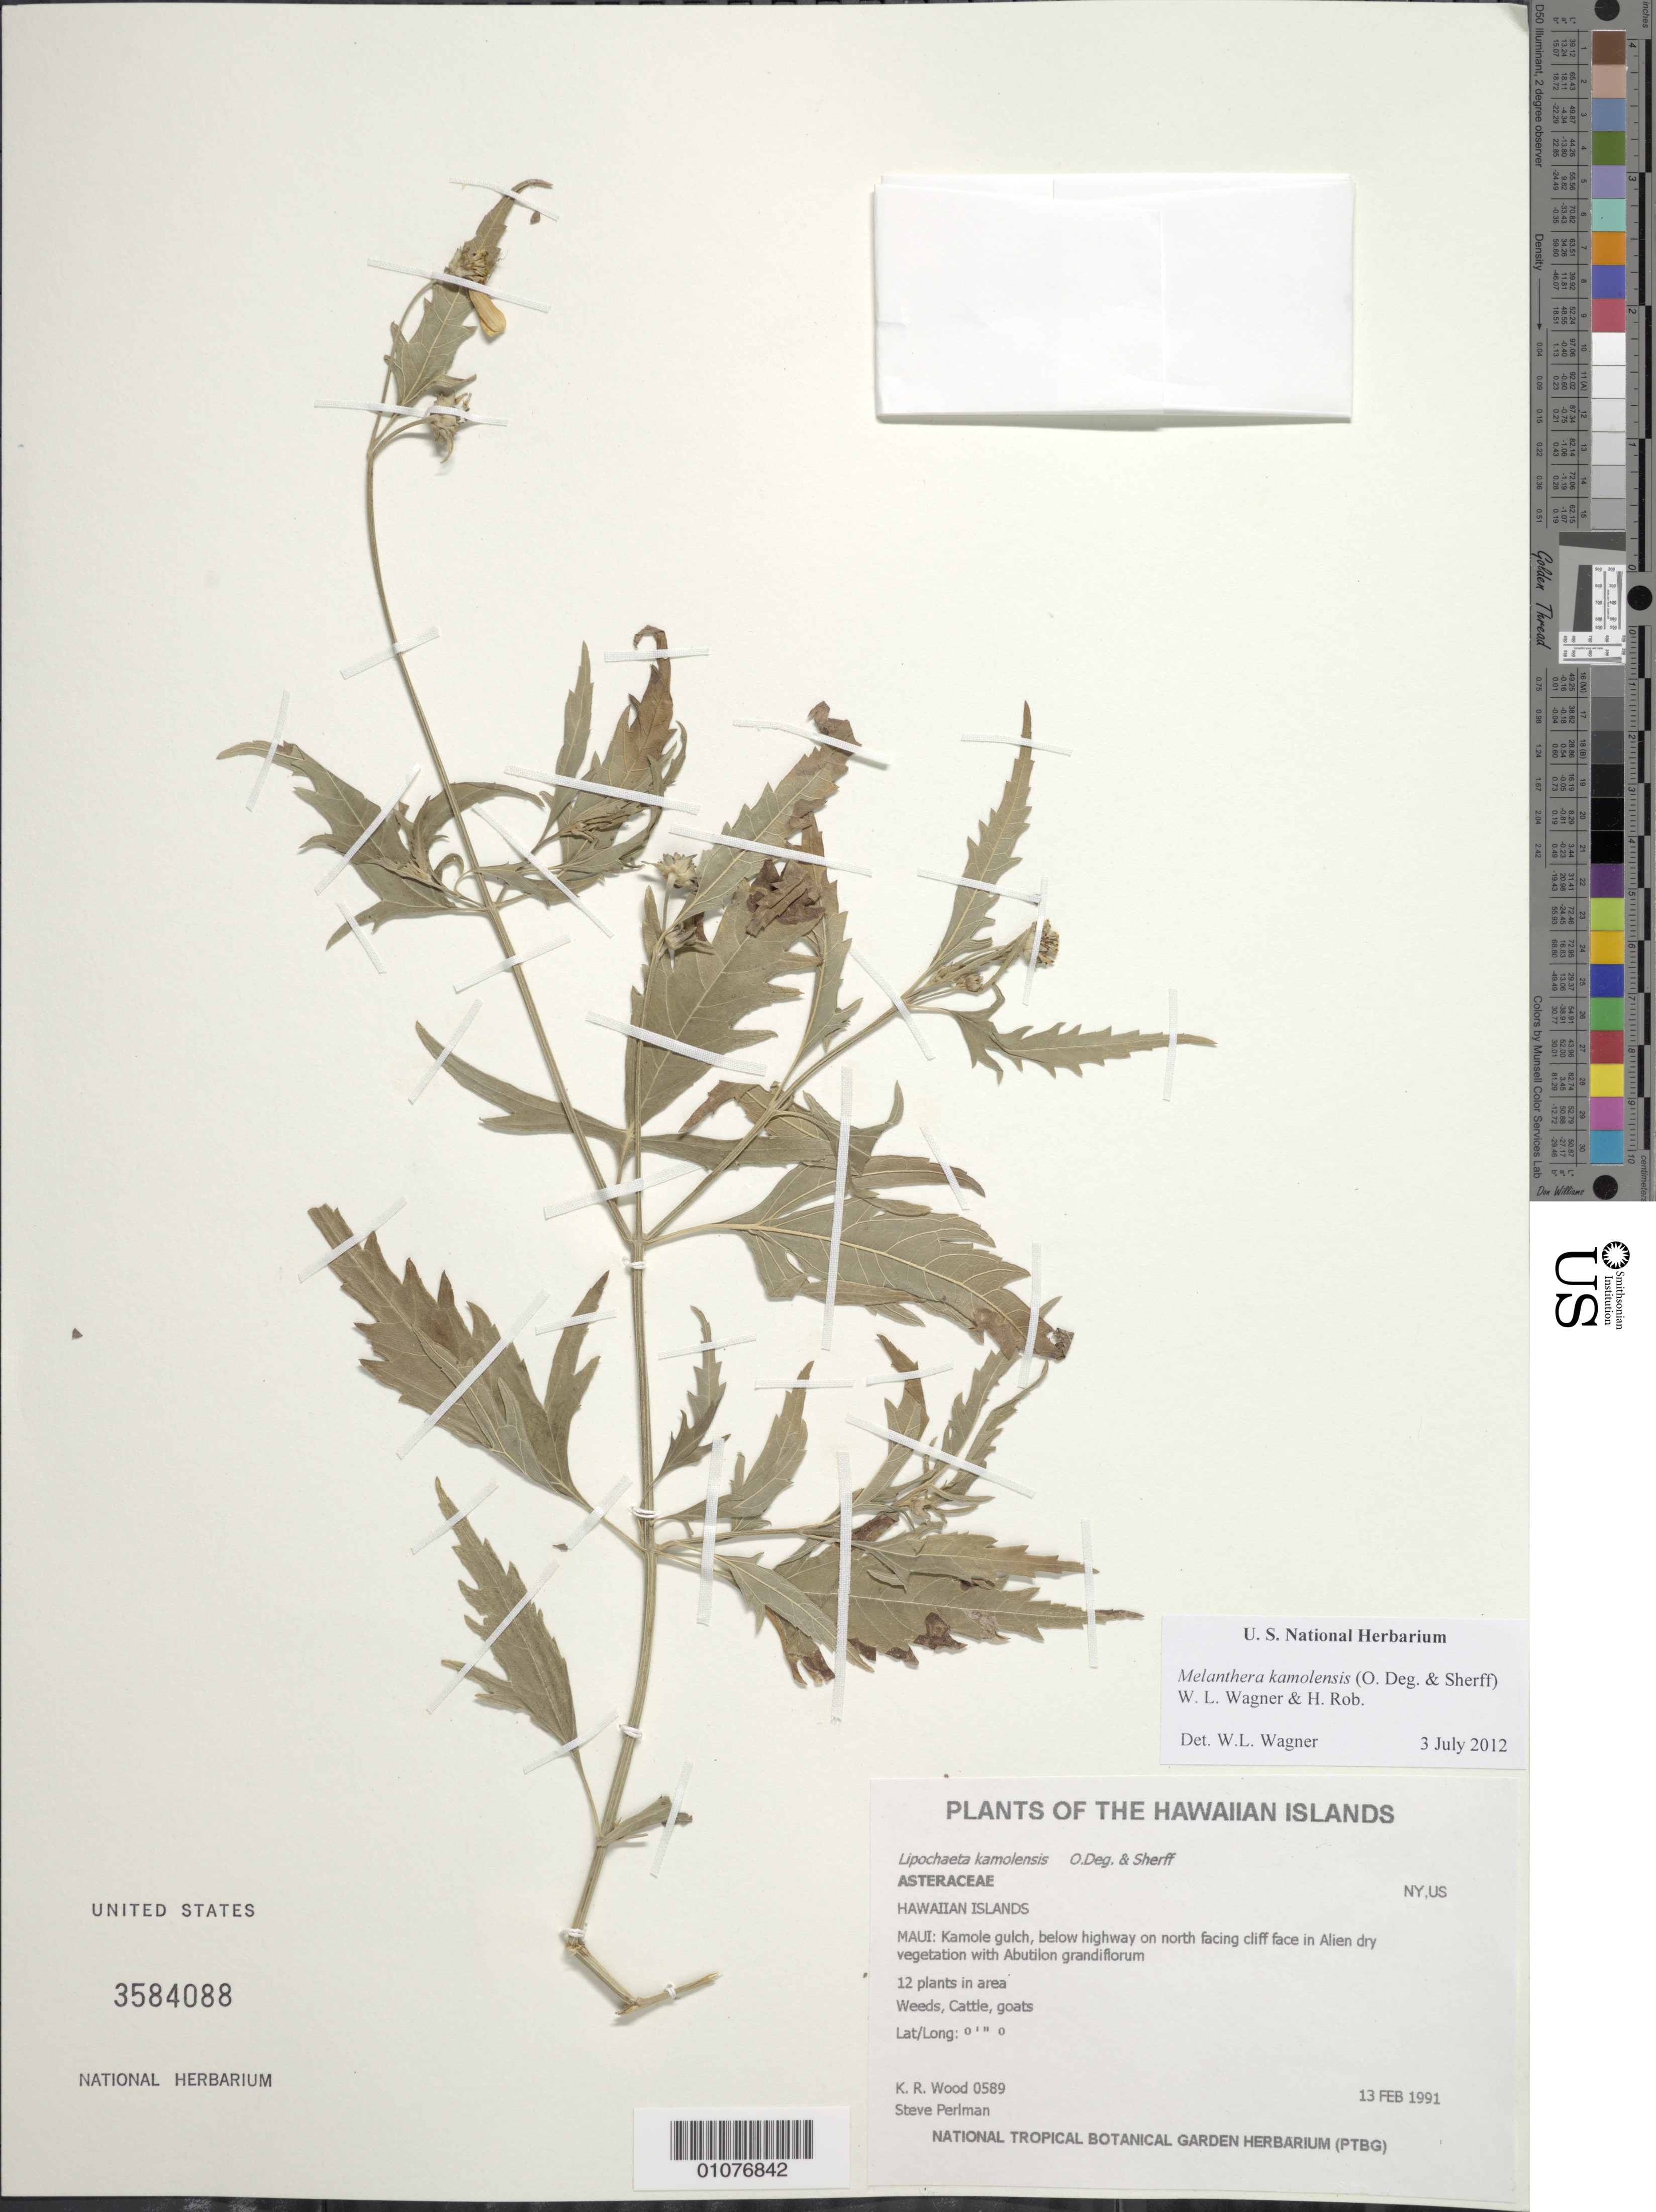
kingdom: Plantae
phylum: Tracheophyta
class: Magnoliopsida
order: Asterales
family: Asteraceae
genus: Melanthera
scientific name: Melanthera kamolensis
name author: (O. Deg. & Sherff) W.L. Wagner & H. Rob.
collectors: K. R. Wood & S. P. Perlman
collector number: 0589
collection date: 1991-02-13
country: United States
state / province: Hawaii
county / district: Maui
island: Maui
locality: Kamole gulch, below highway on N facing cliff face in Alien dry vegetation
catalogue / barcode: US 3584088